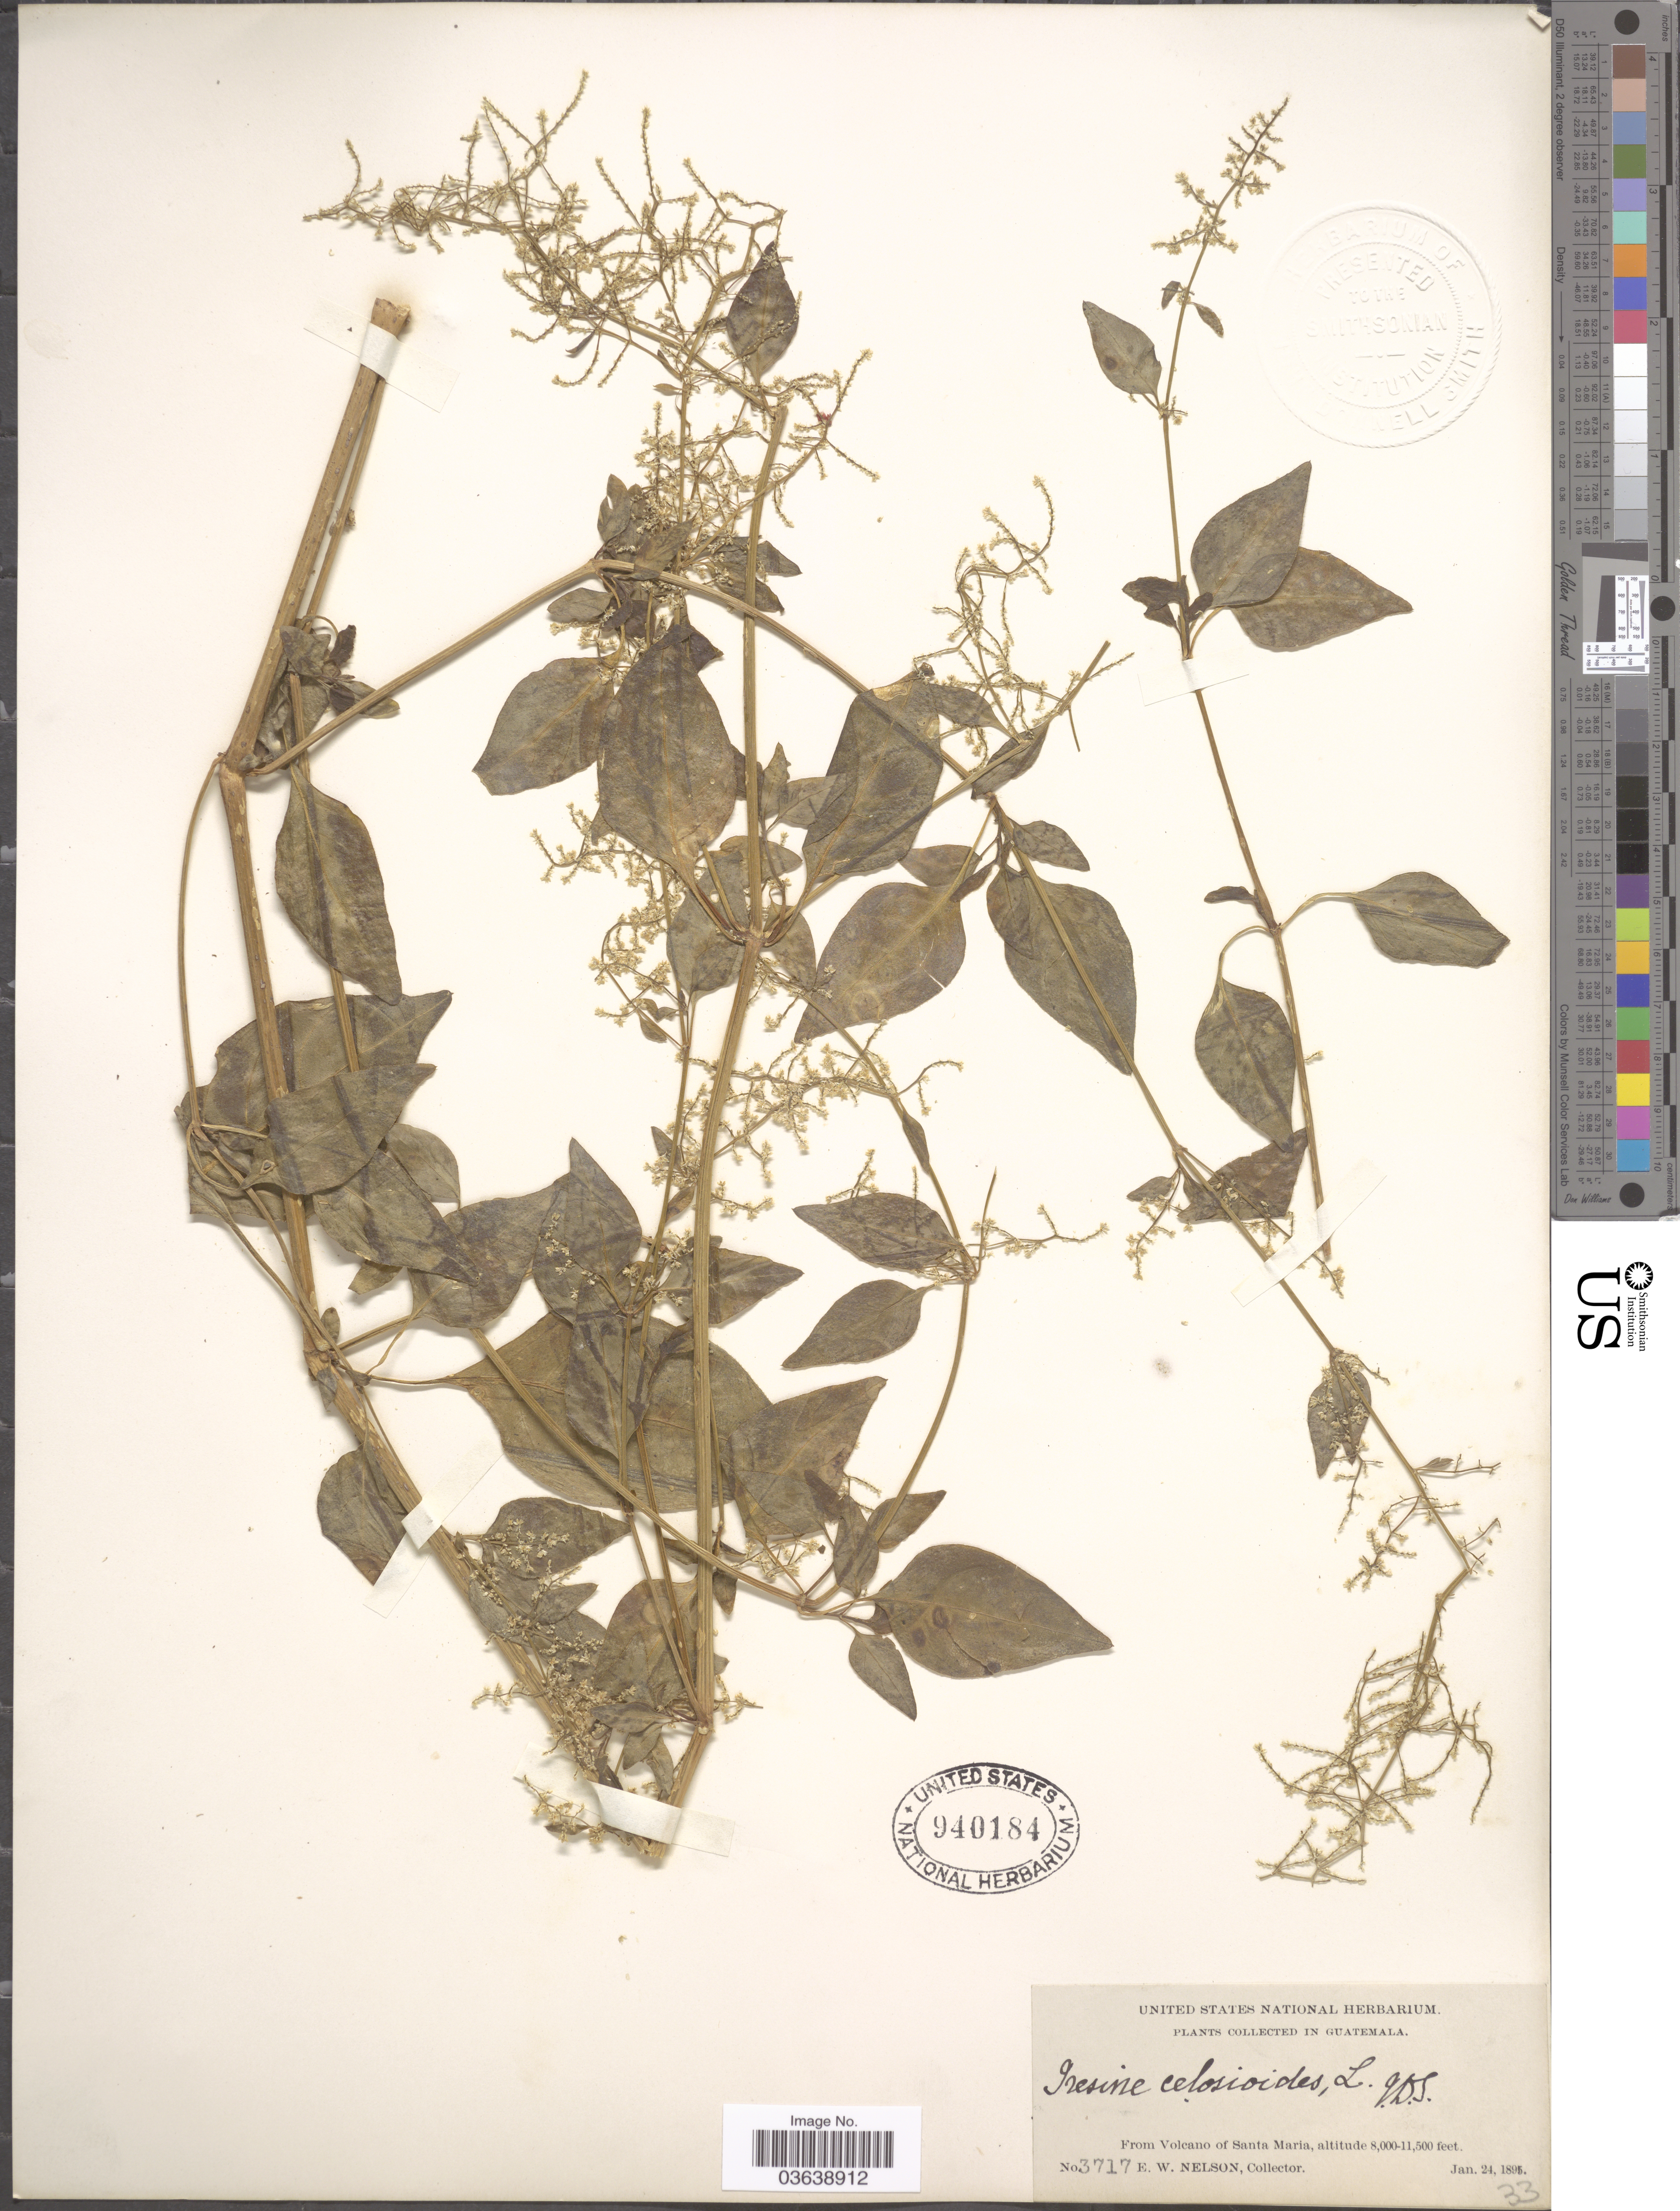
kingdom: Plantae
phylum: Tracheophyta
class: Magnoliopsida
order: Caryophyllales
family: Amaranthaceae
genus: Iresine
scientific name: Iresine celosia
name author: L.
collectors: E. W. Nelson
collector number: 3717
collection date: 1895-01-24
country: Guatemala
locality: From Volcano to Santa Maria.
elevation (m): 2438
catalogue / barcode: US 940184